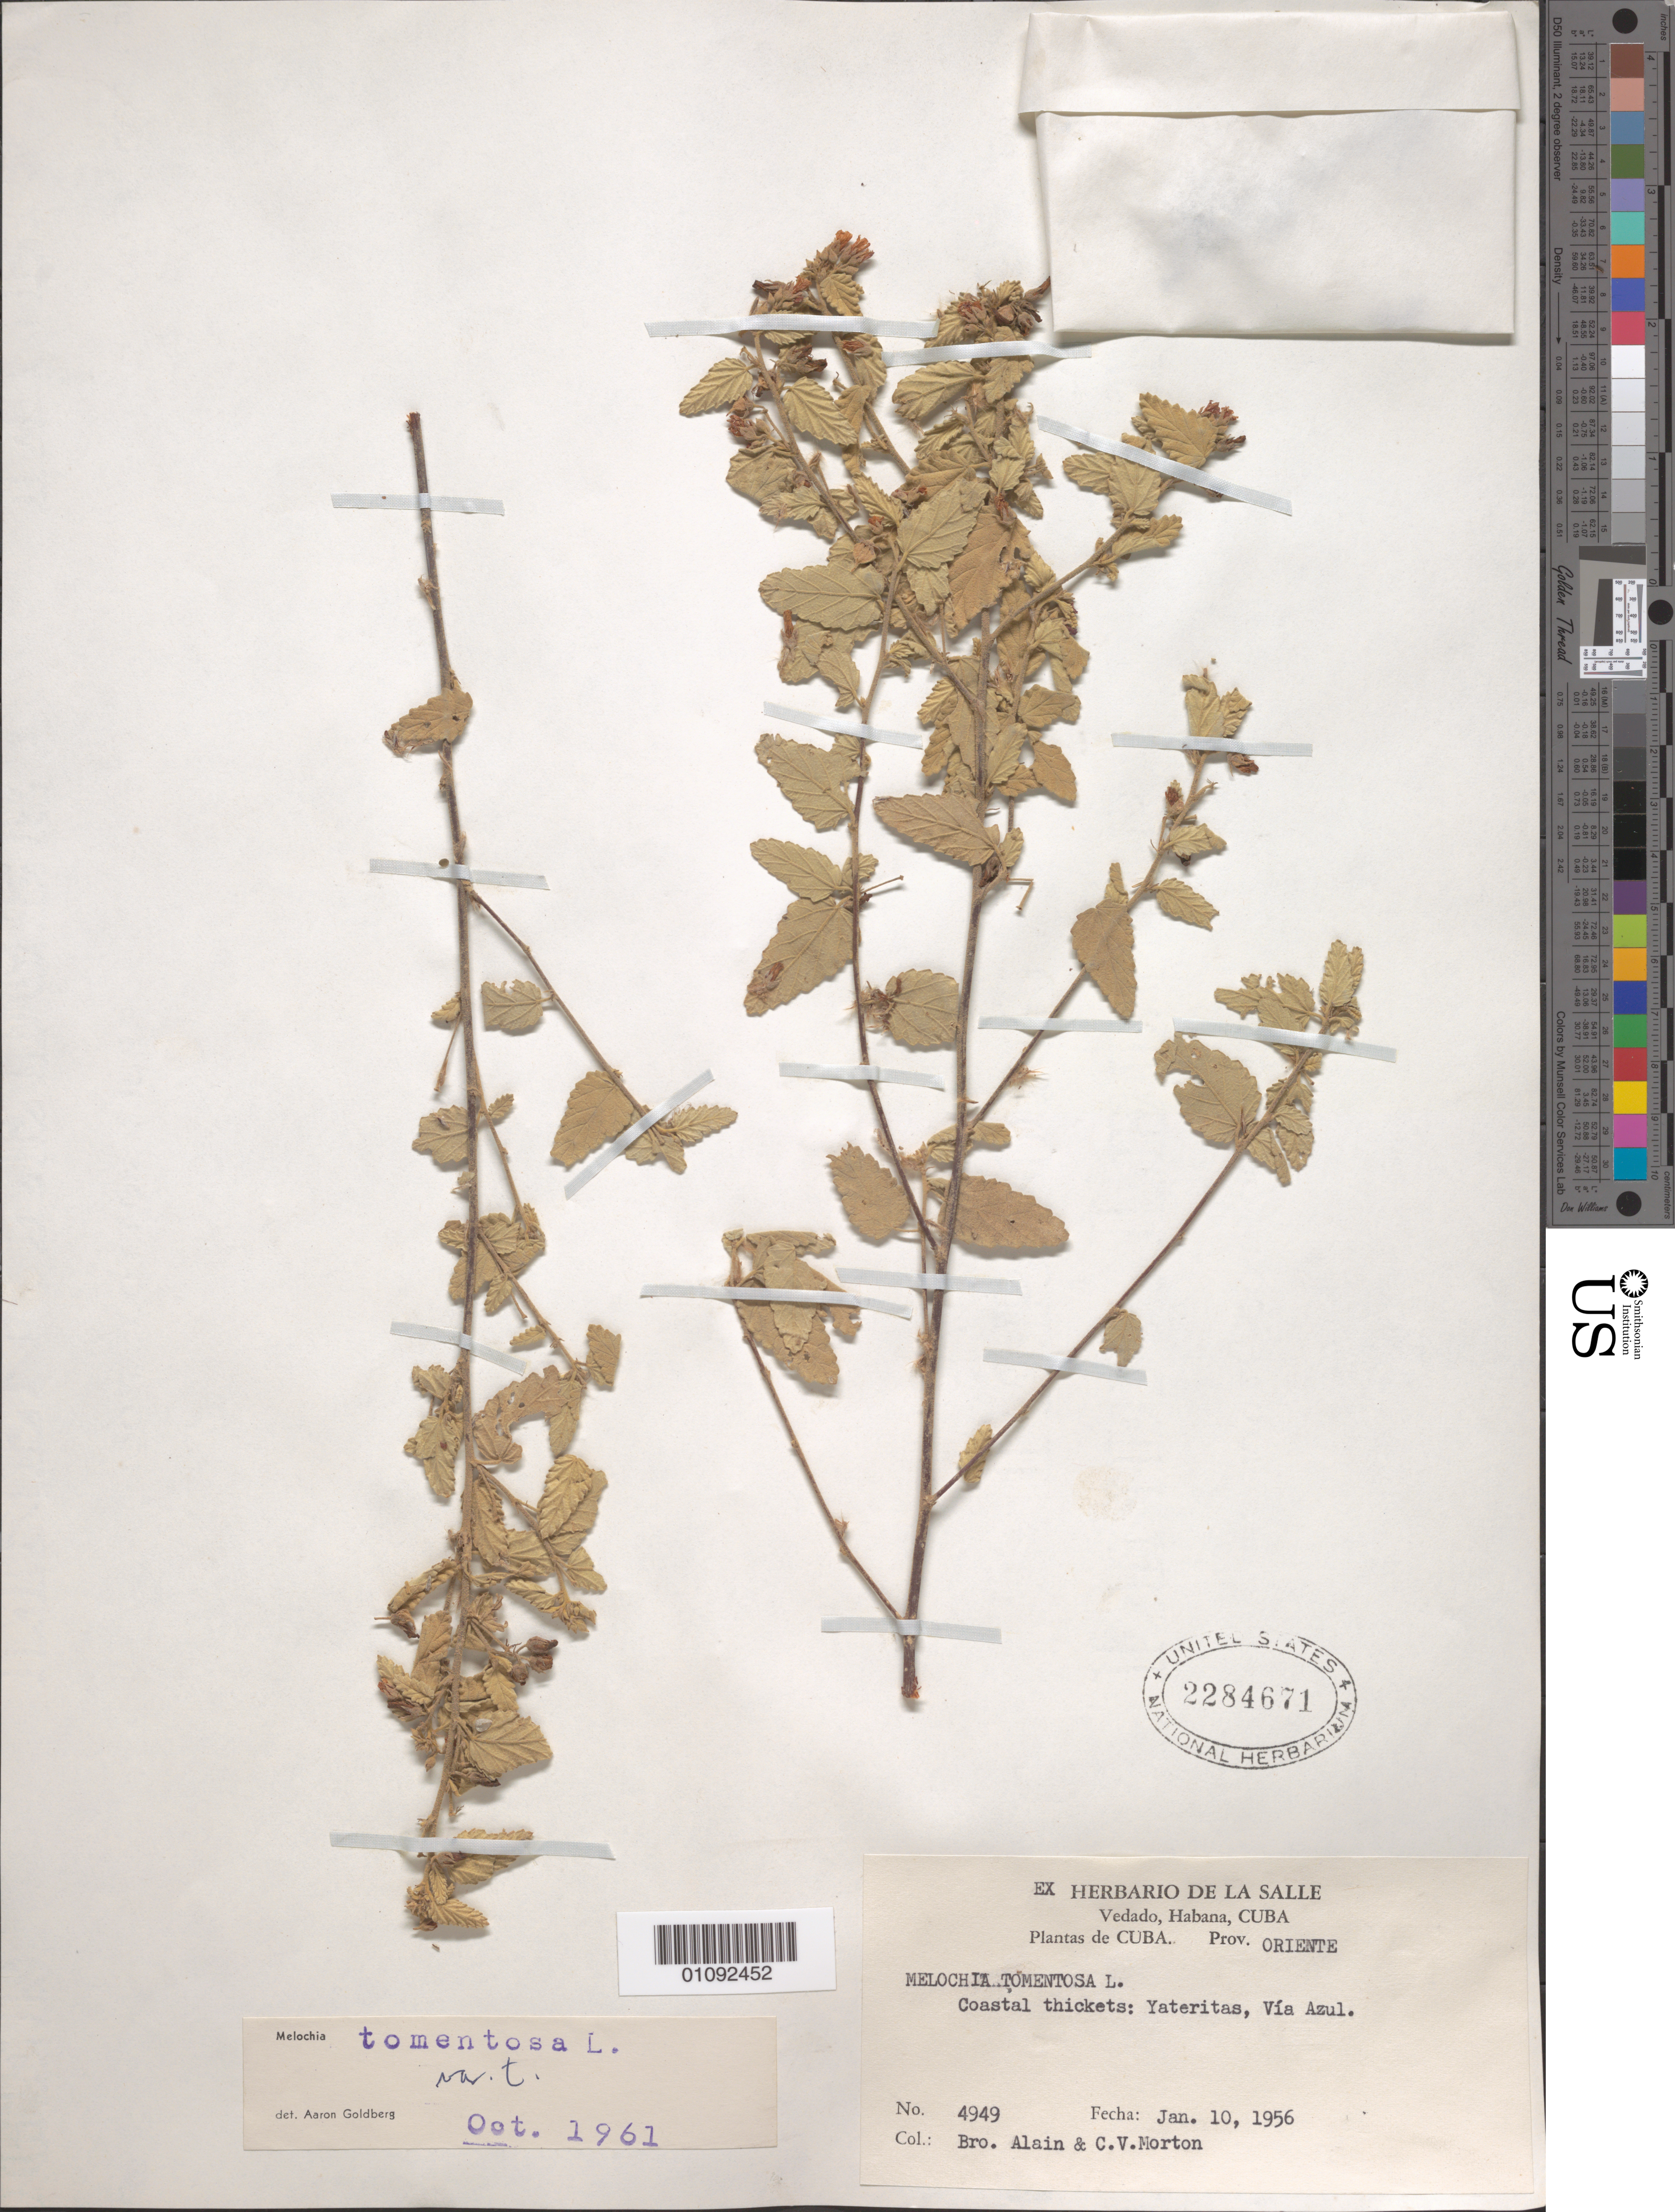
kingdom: Plantae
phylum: Tracheophyta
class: Magnoliopsida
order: Malvales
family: Malvaceae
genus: Melochia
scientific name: Melochia tomentosa var. tomentosa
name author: L.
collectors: A. H. Liogier & C. V. Morton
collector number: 4949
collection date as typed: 10 Jan 1956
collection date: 1956-01-10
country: Cuba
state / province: Guantánamo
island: Cuba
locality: Yateritas, Via Azul Prov Oriente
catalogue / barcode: US 2284671